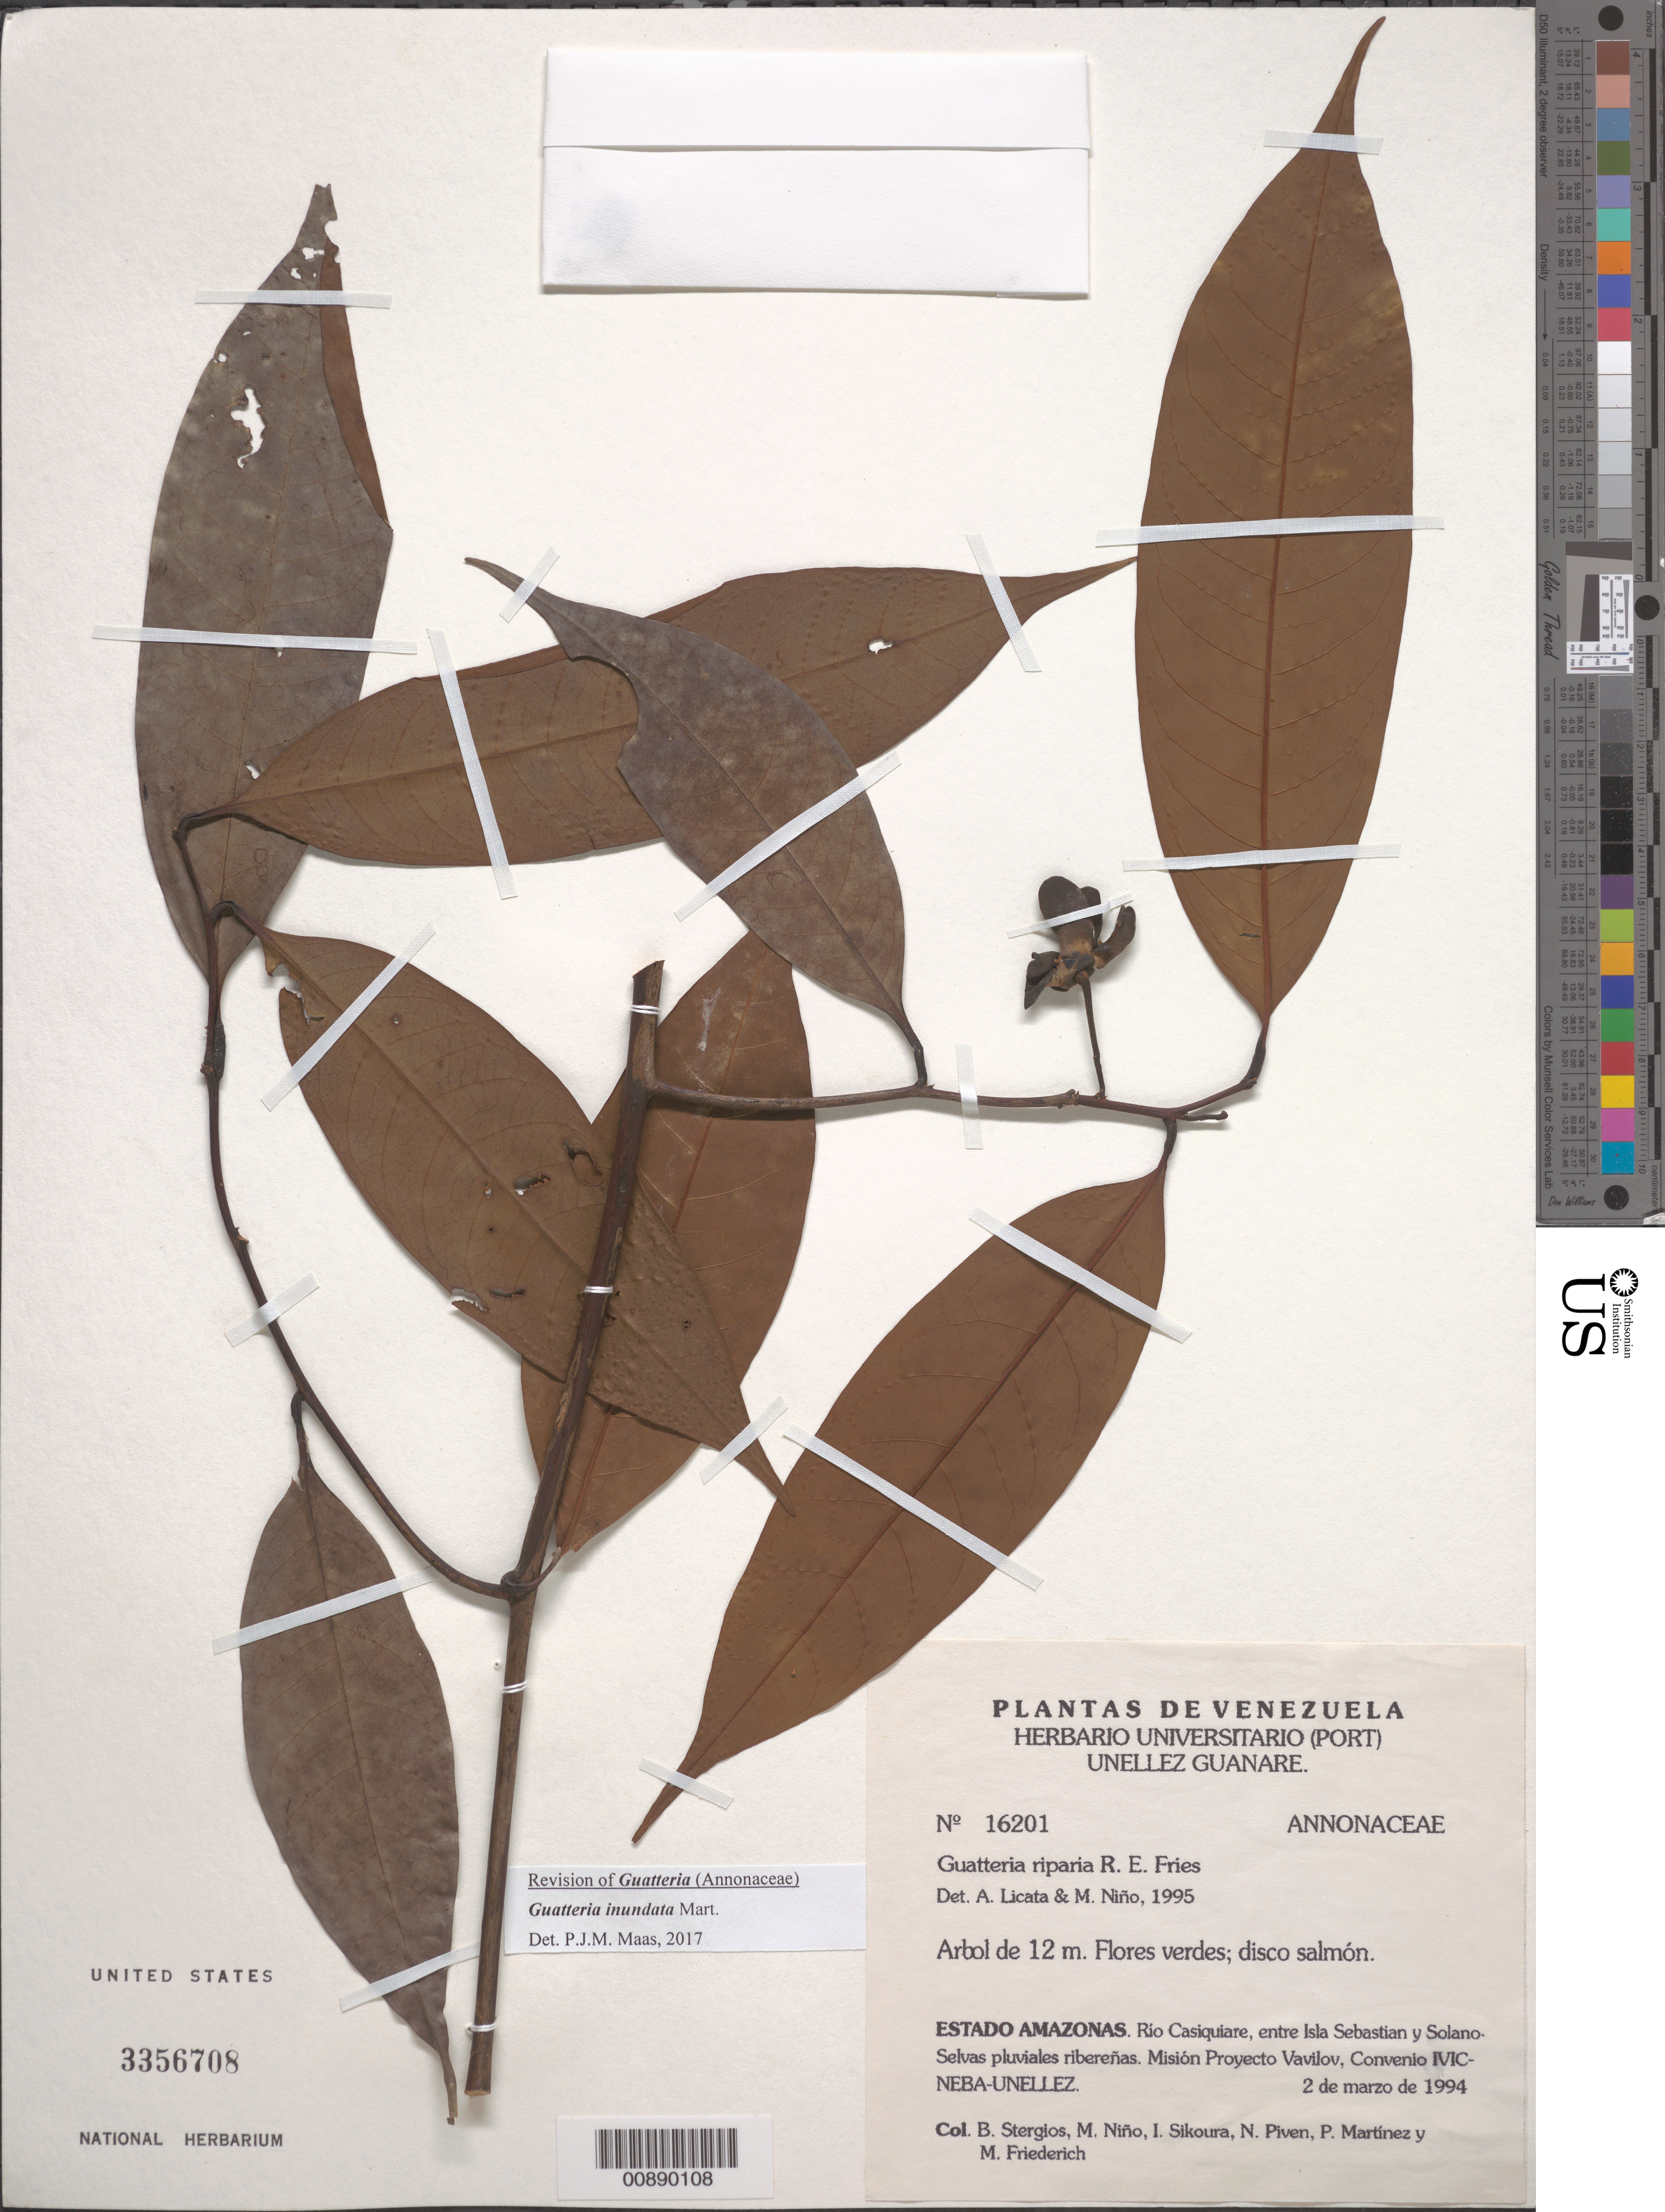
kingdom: Plantae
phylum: Tracheophyta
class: Magnoliopsida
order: Magnoliales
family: Annonaceae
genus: Guatteria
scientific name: Guatteria inundata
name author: Mart.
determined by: Maas, Paul J.; Maas, H.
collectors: B. G. Stergios, S. M. Niño, I. Sikoura, N. Piven, P. Martinez & N. Friederich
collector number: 16201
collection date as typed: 2-Mar-94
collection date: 1994-03-02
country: Venezuela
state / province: Amazonas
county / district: Río Negro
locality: Río Casiquiare, entre Isla Sebastian y Solano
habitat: Selvas pluviales ribereñas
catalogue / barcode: US 3356708